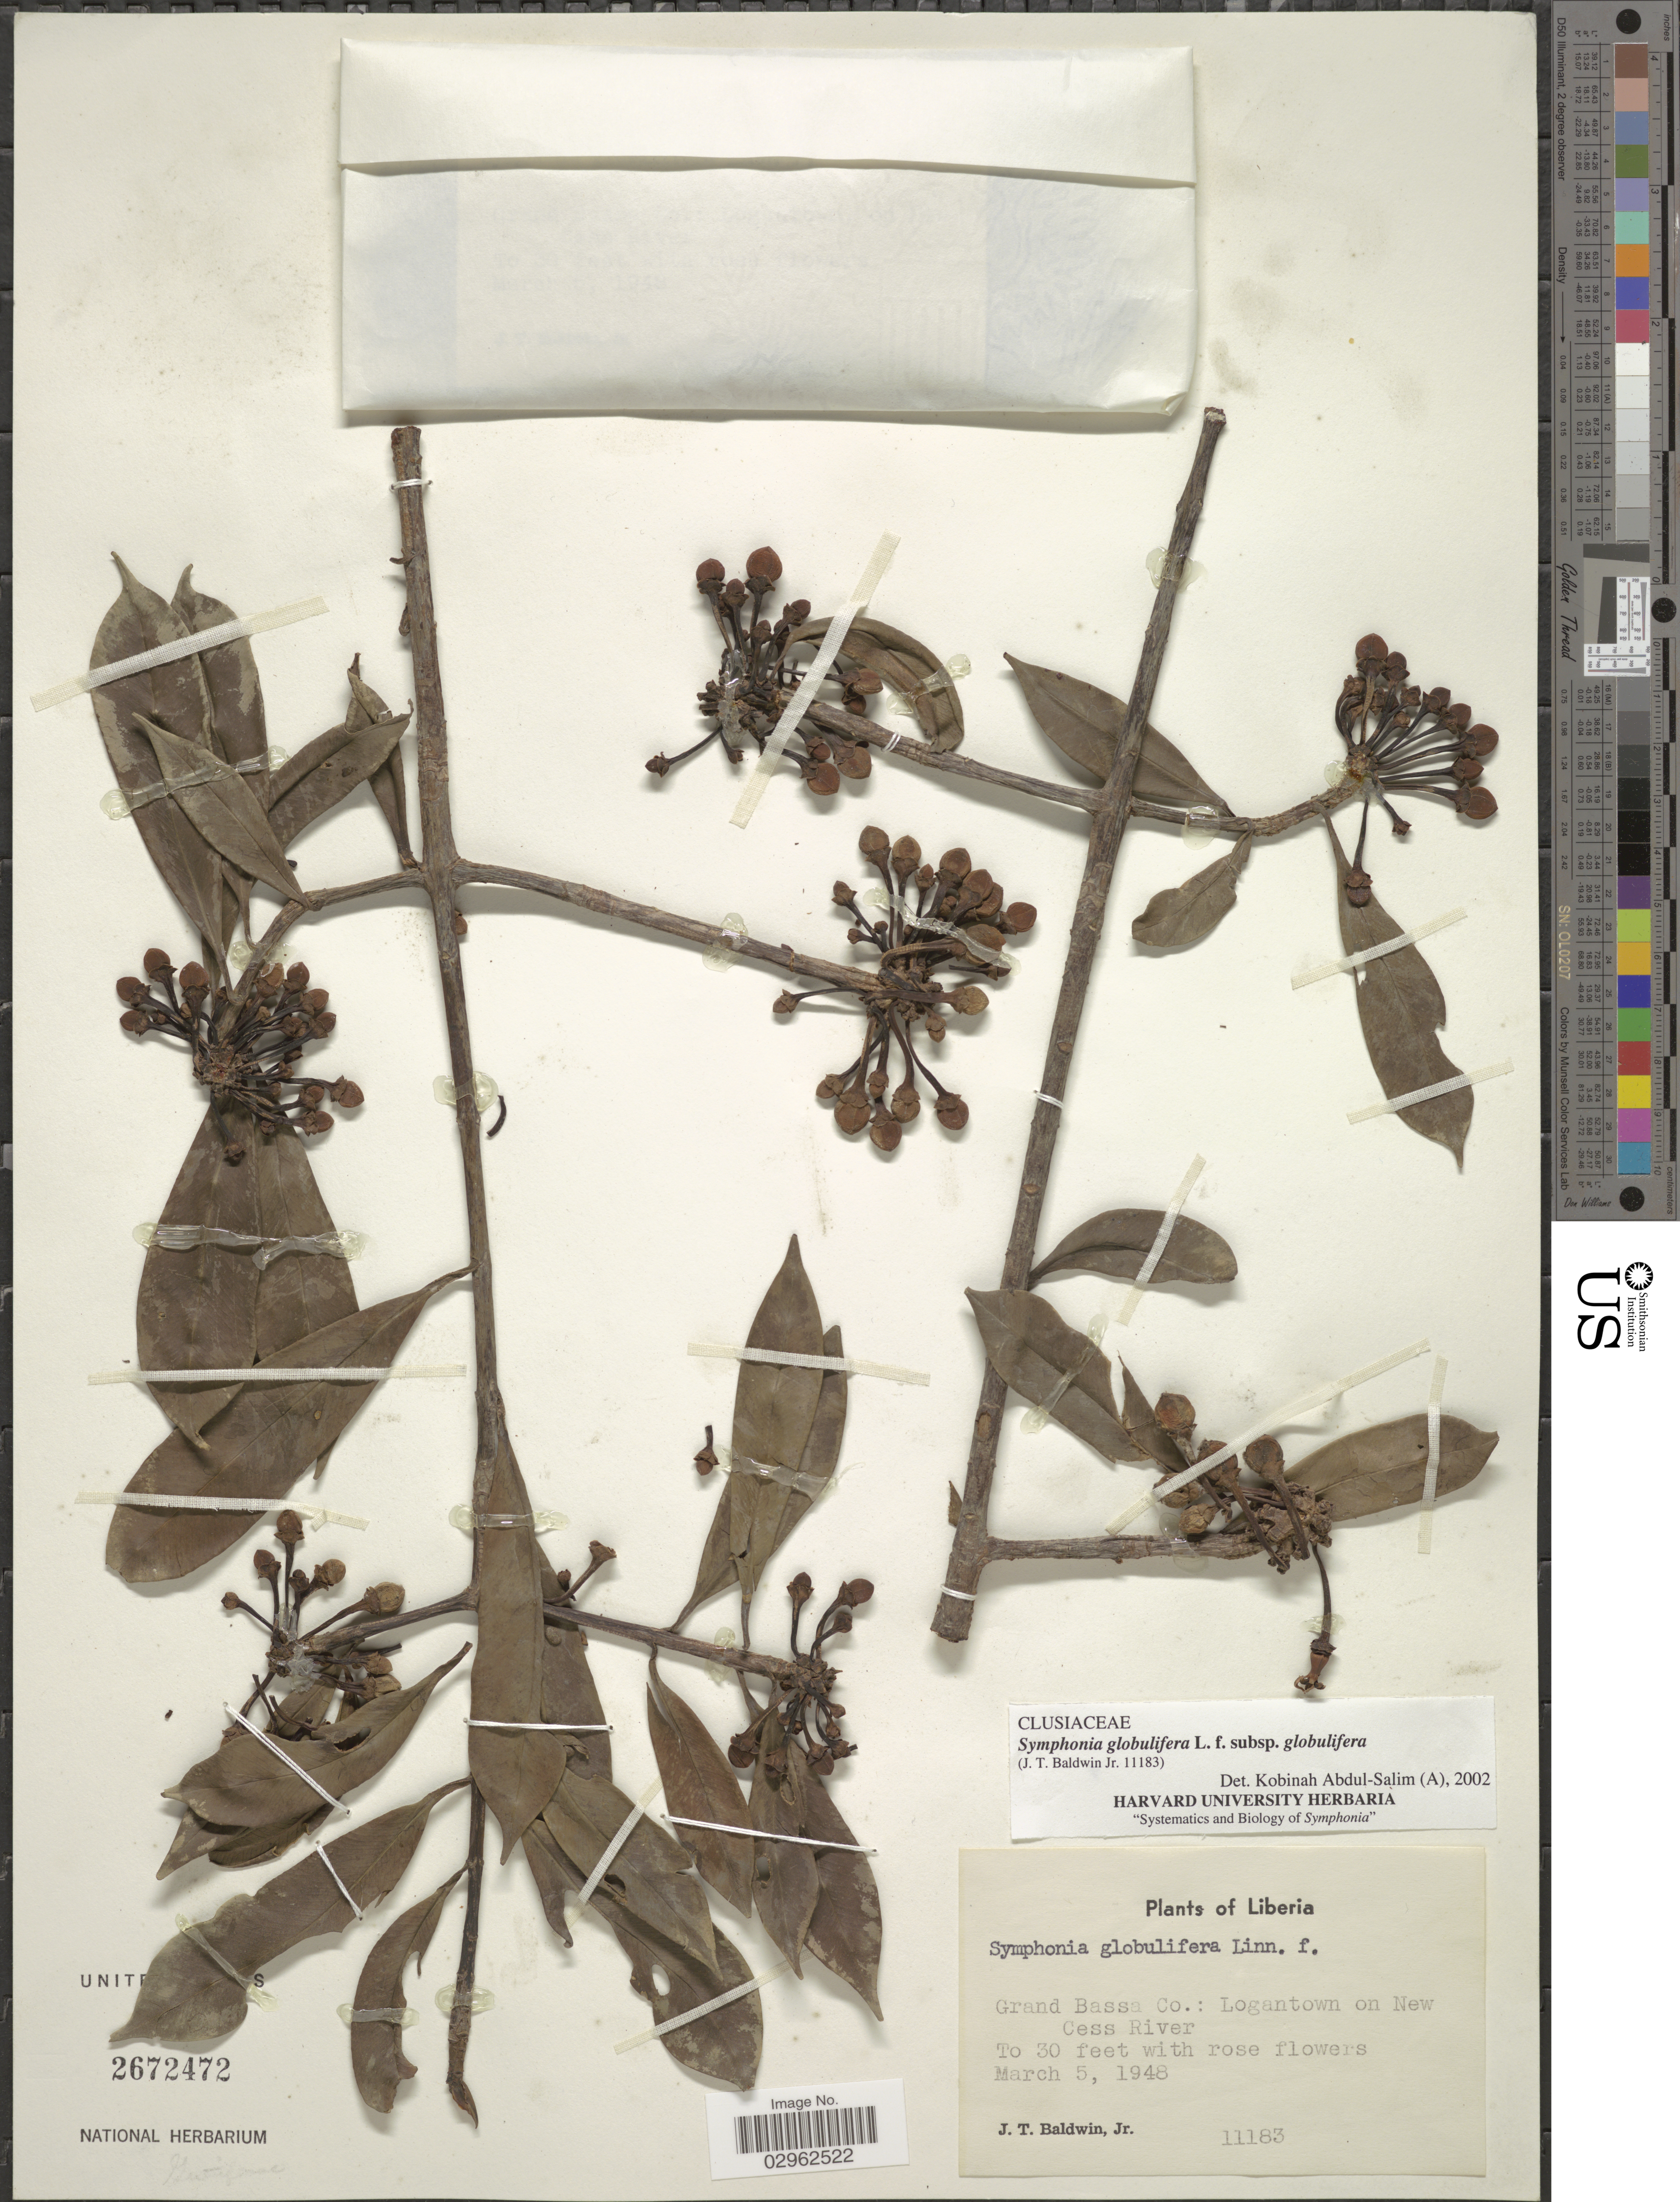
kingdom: Plantae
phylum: Tracheophyta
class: Magnoliopsida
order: Malpighiales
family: Clusiaceae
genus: Symphonia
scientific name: Symphonia globulifera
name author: L. f.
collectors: J. T. Baldwin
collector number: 11183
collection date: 1948-03-05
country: Liberia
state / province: Grand Bassa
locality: Grand Bassa Co.: Logantown on New Cess River.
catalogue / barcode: US 2672472